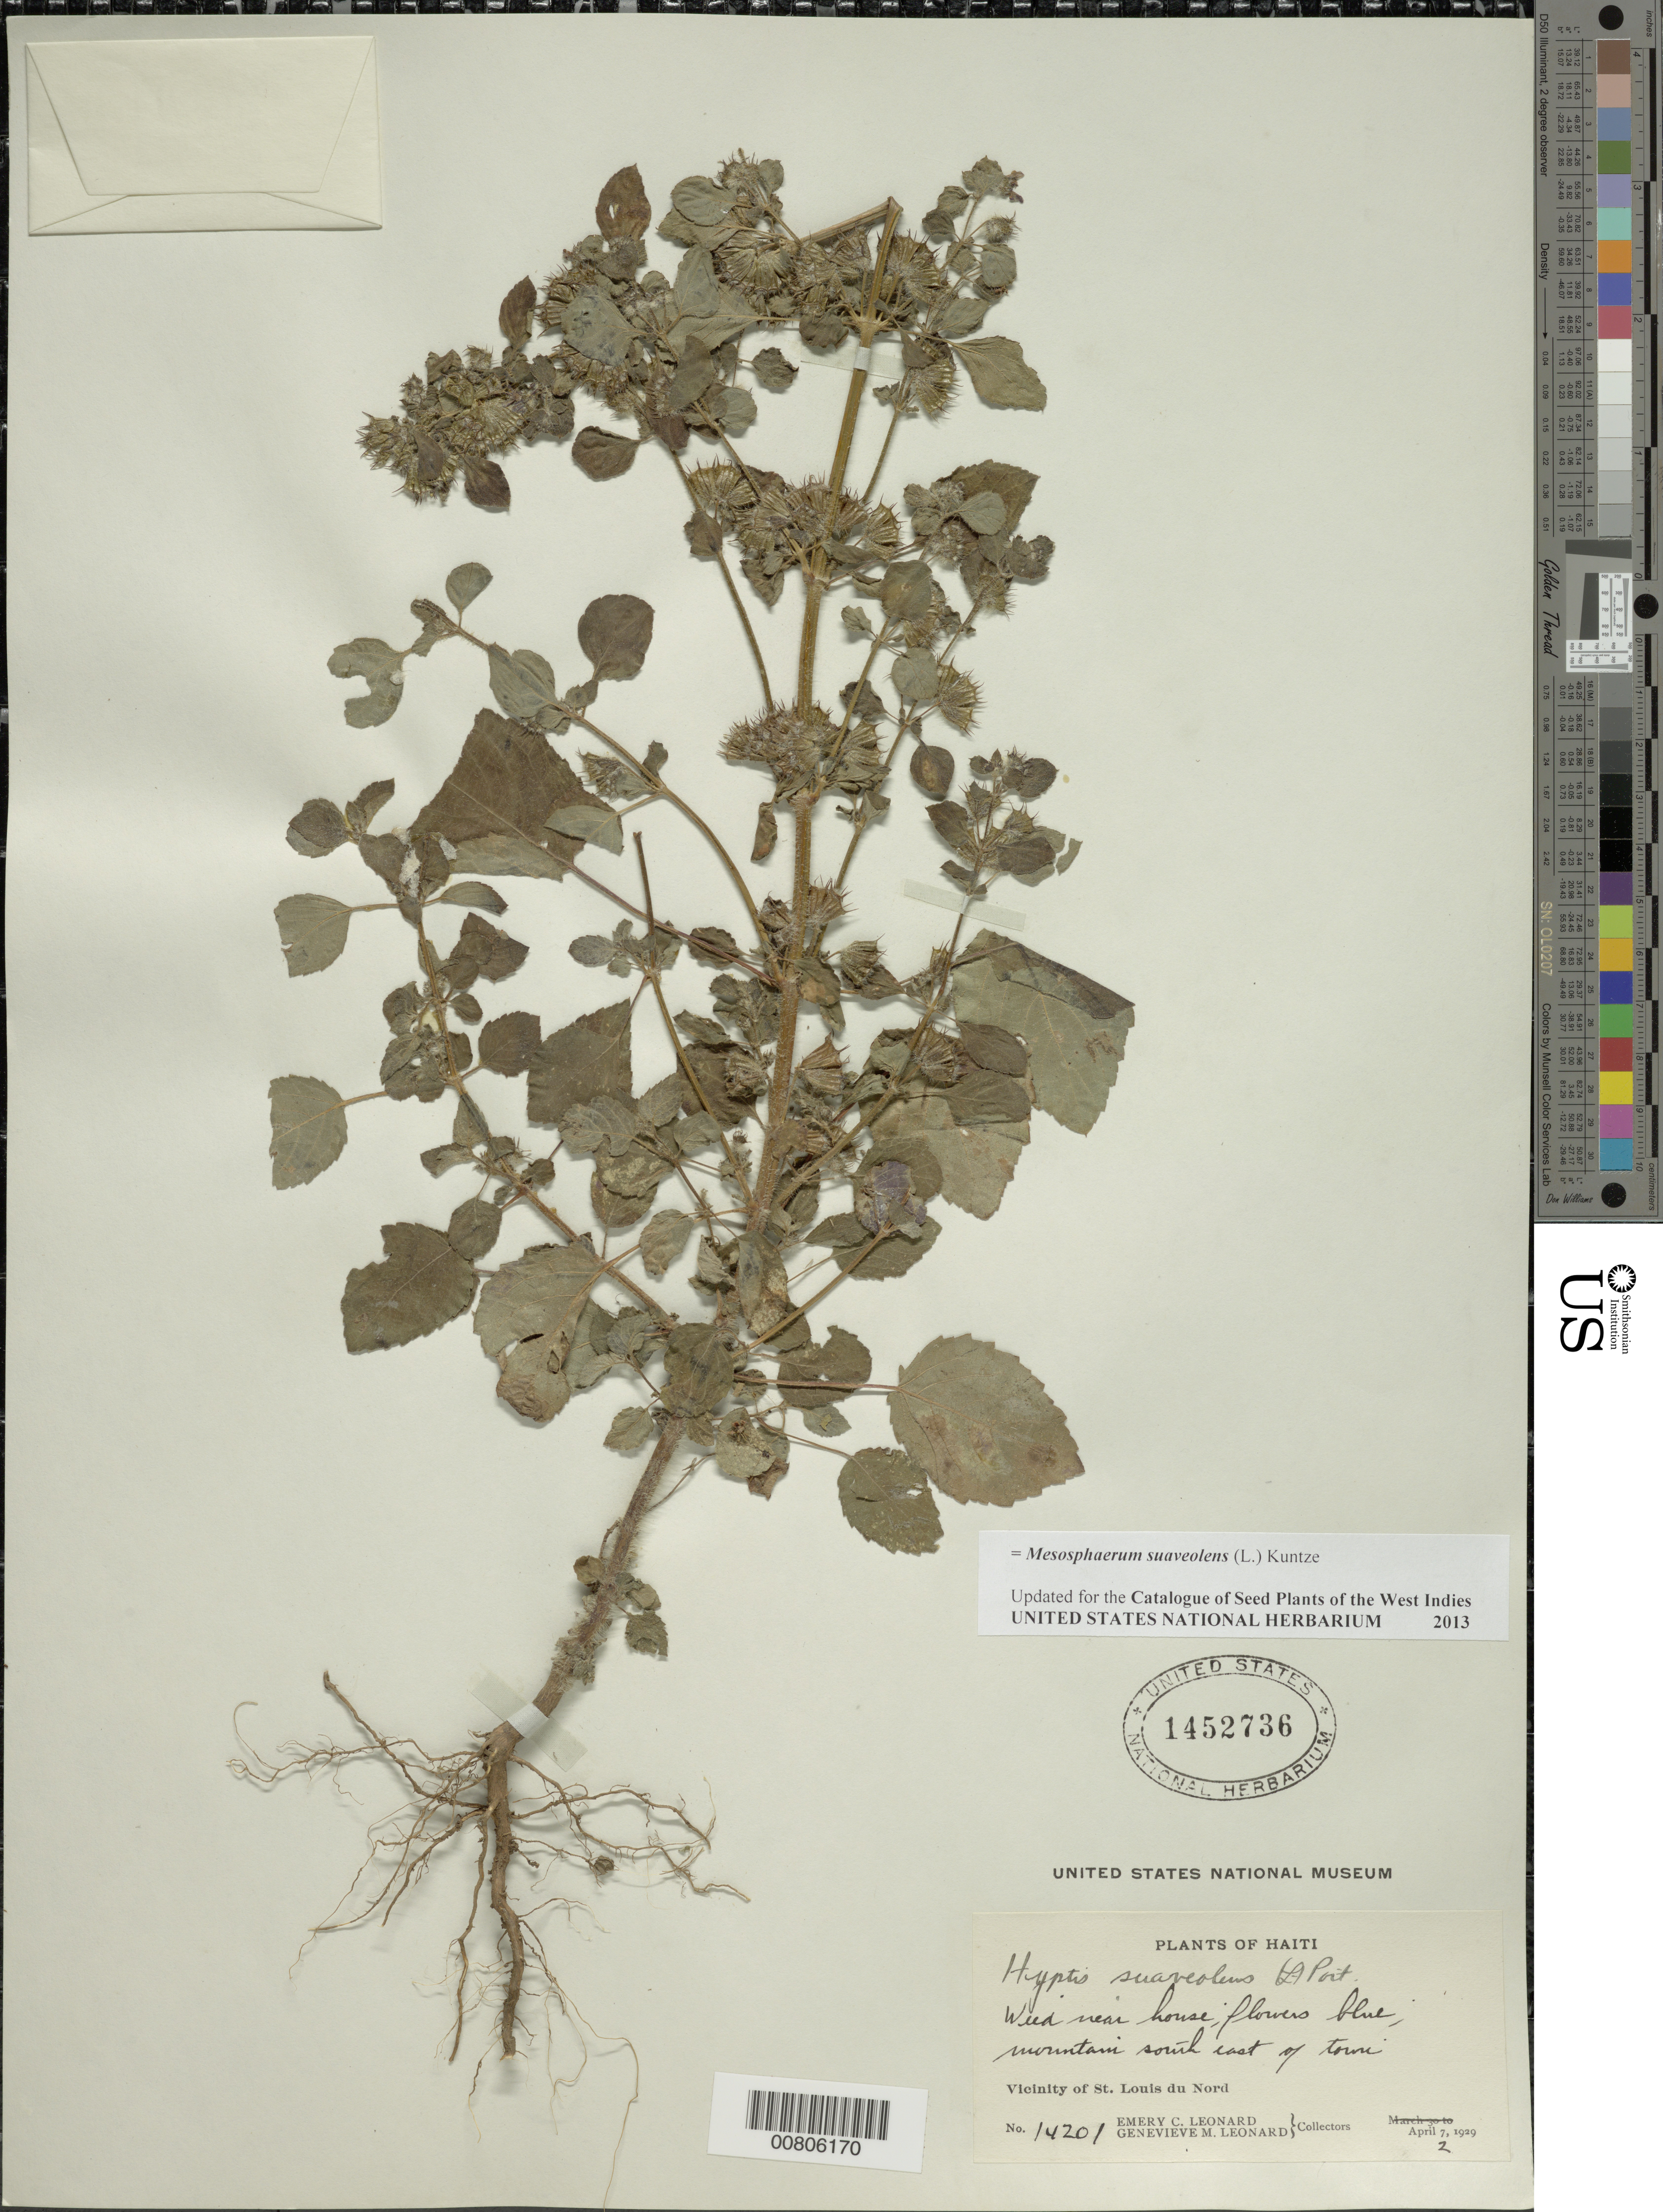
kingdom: Plantae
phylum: Tracheophyta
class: Magnoliopsida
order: Lamiales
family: Lamiaceae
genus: Mesosphaerum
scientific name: Mesosphaerum suaveolens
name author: (L.) Kuntze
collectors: E. C. Leonard & G. M. Leonard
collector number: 14201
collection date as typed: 02 Apr 1929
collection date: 1929-04-02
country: Haiti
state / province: Nord-Ouest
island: Hispaniola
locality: Vicinity of St. Louis du Nord, near house, mountains SE of town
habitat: Near house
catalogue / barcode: US 1452736